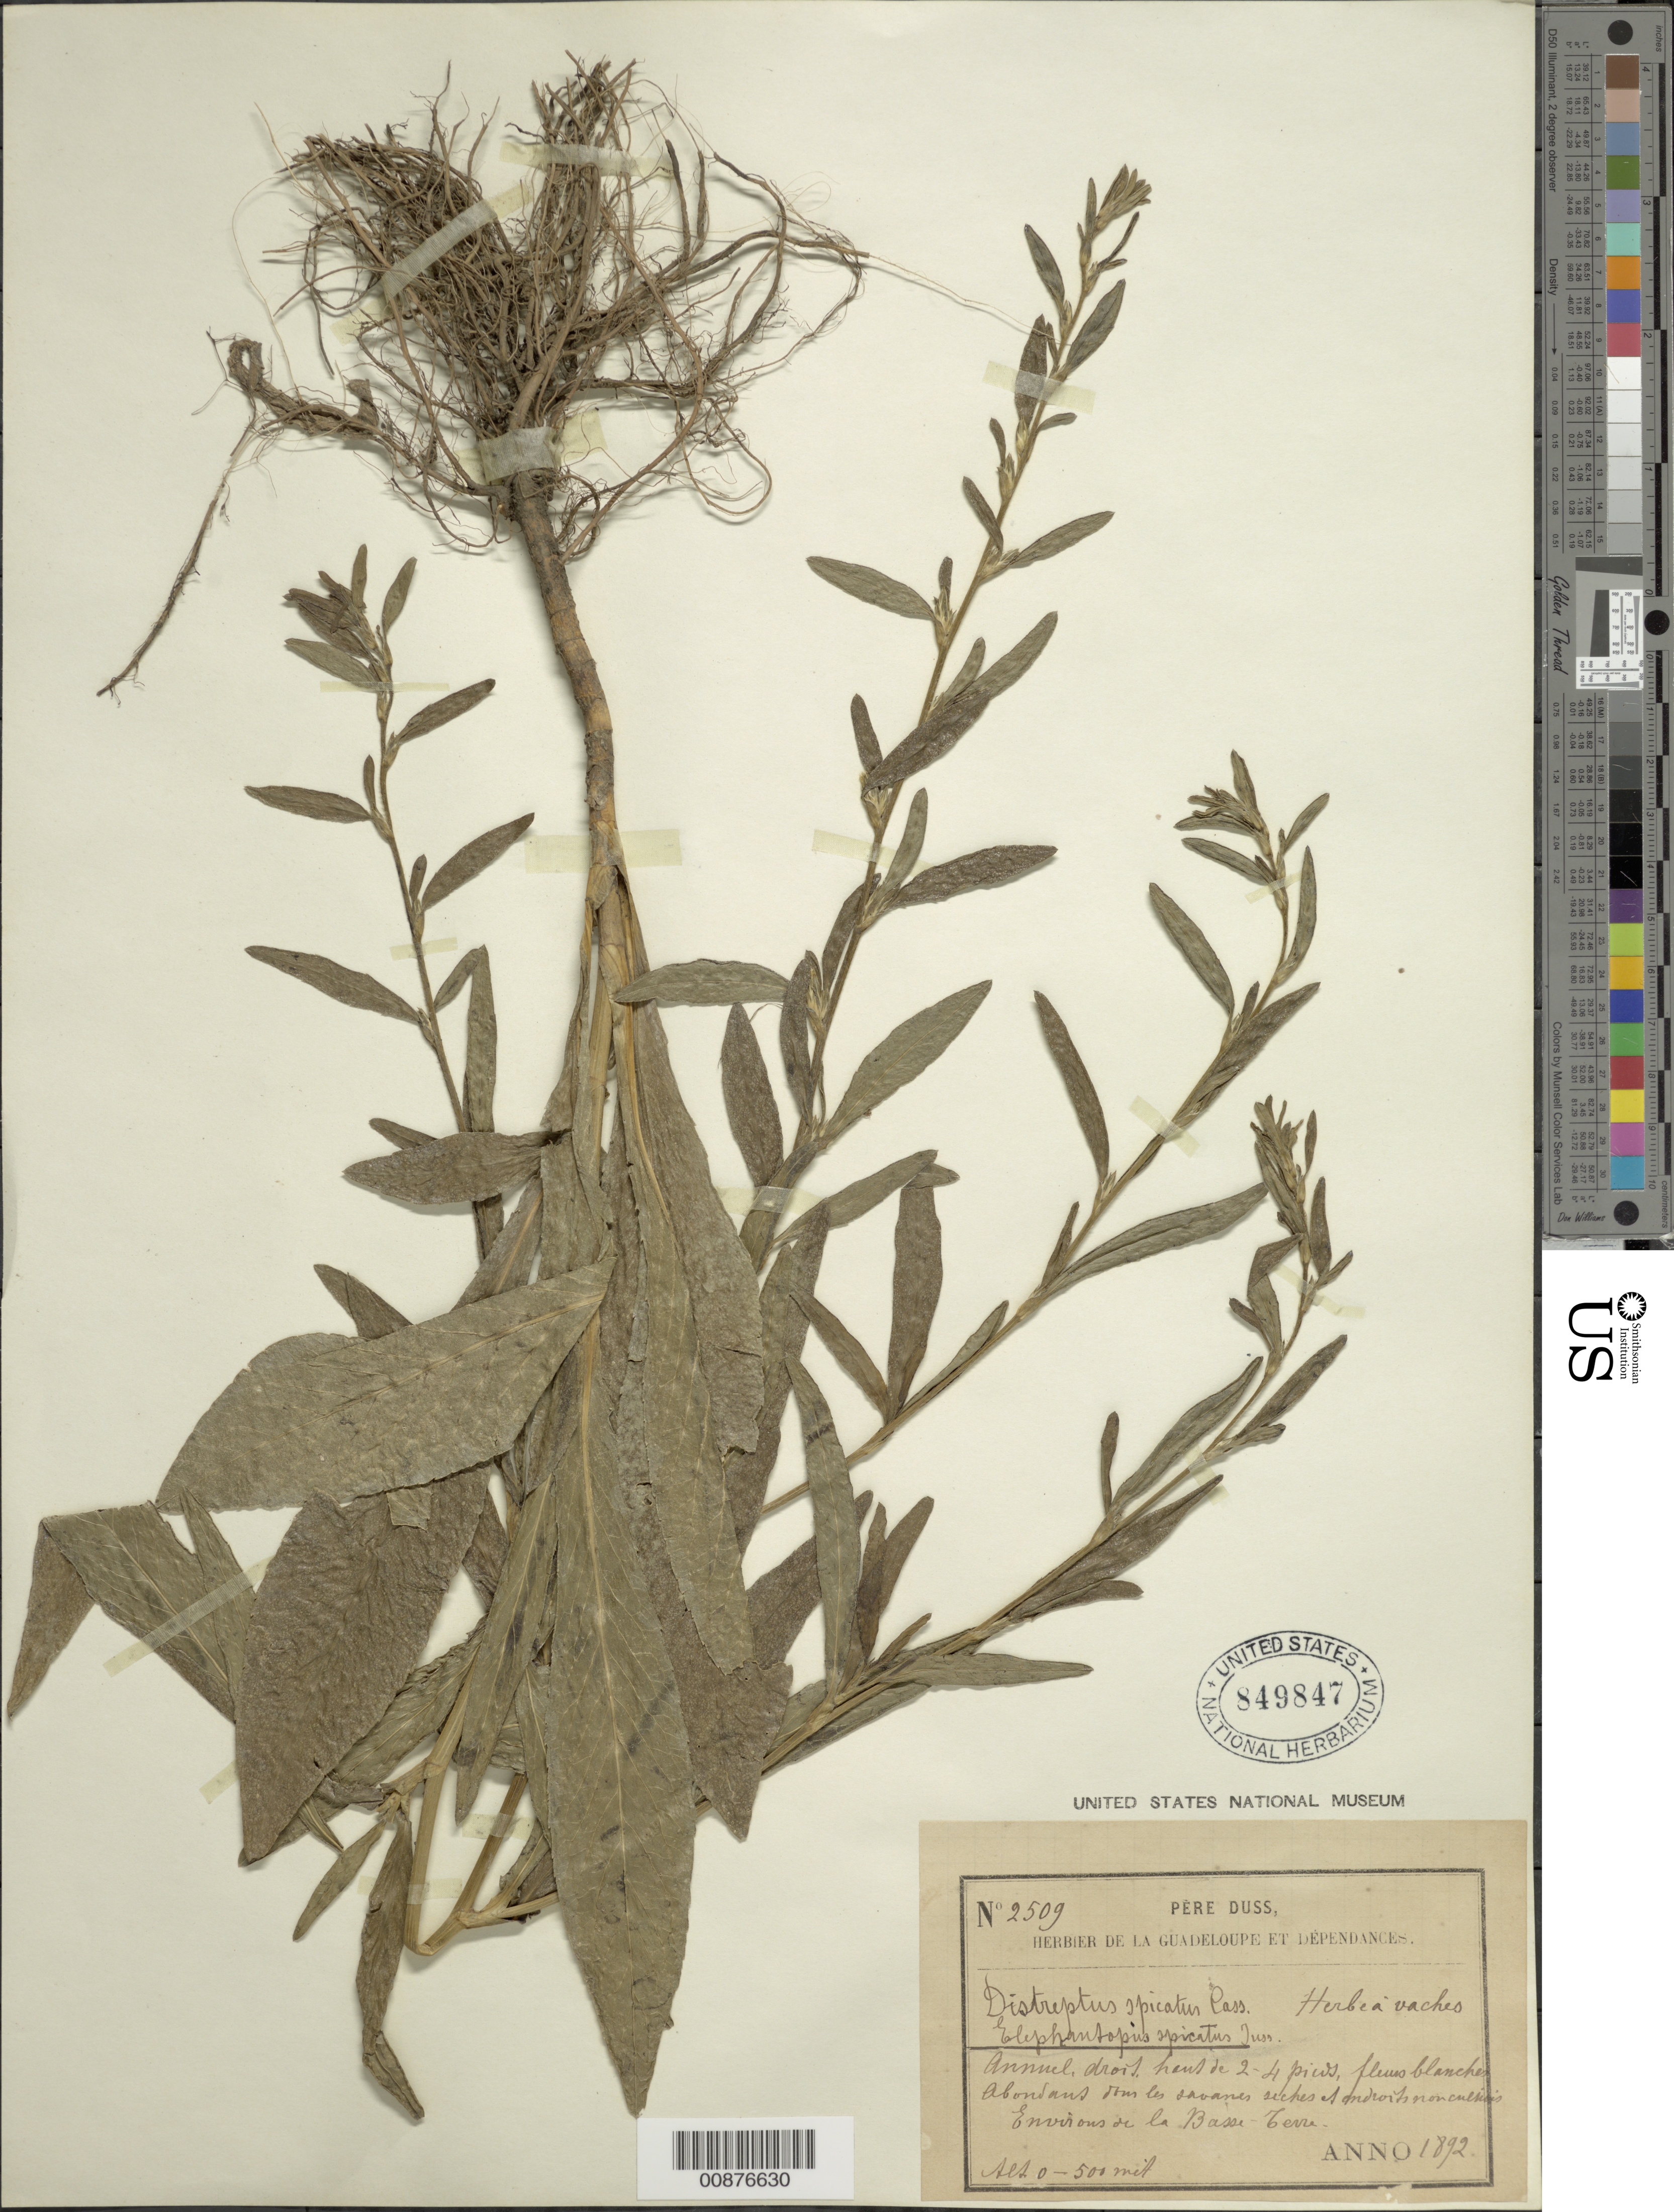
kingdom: Plantae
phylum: Tracheophyta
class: Magnoliopsida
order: Asterales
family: Asteraceae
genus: Pseudelephantopus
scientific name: Pseudelephantopus spicatus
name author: (Juss. ex Aubl.) C.F. Baker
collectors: Père Duss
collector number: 2509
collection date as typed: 1892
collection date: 1892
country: Guadeloupe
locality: Vicinity of Basse - Terre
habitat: Dans ls savanes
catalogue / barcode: US 849847